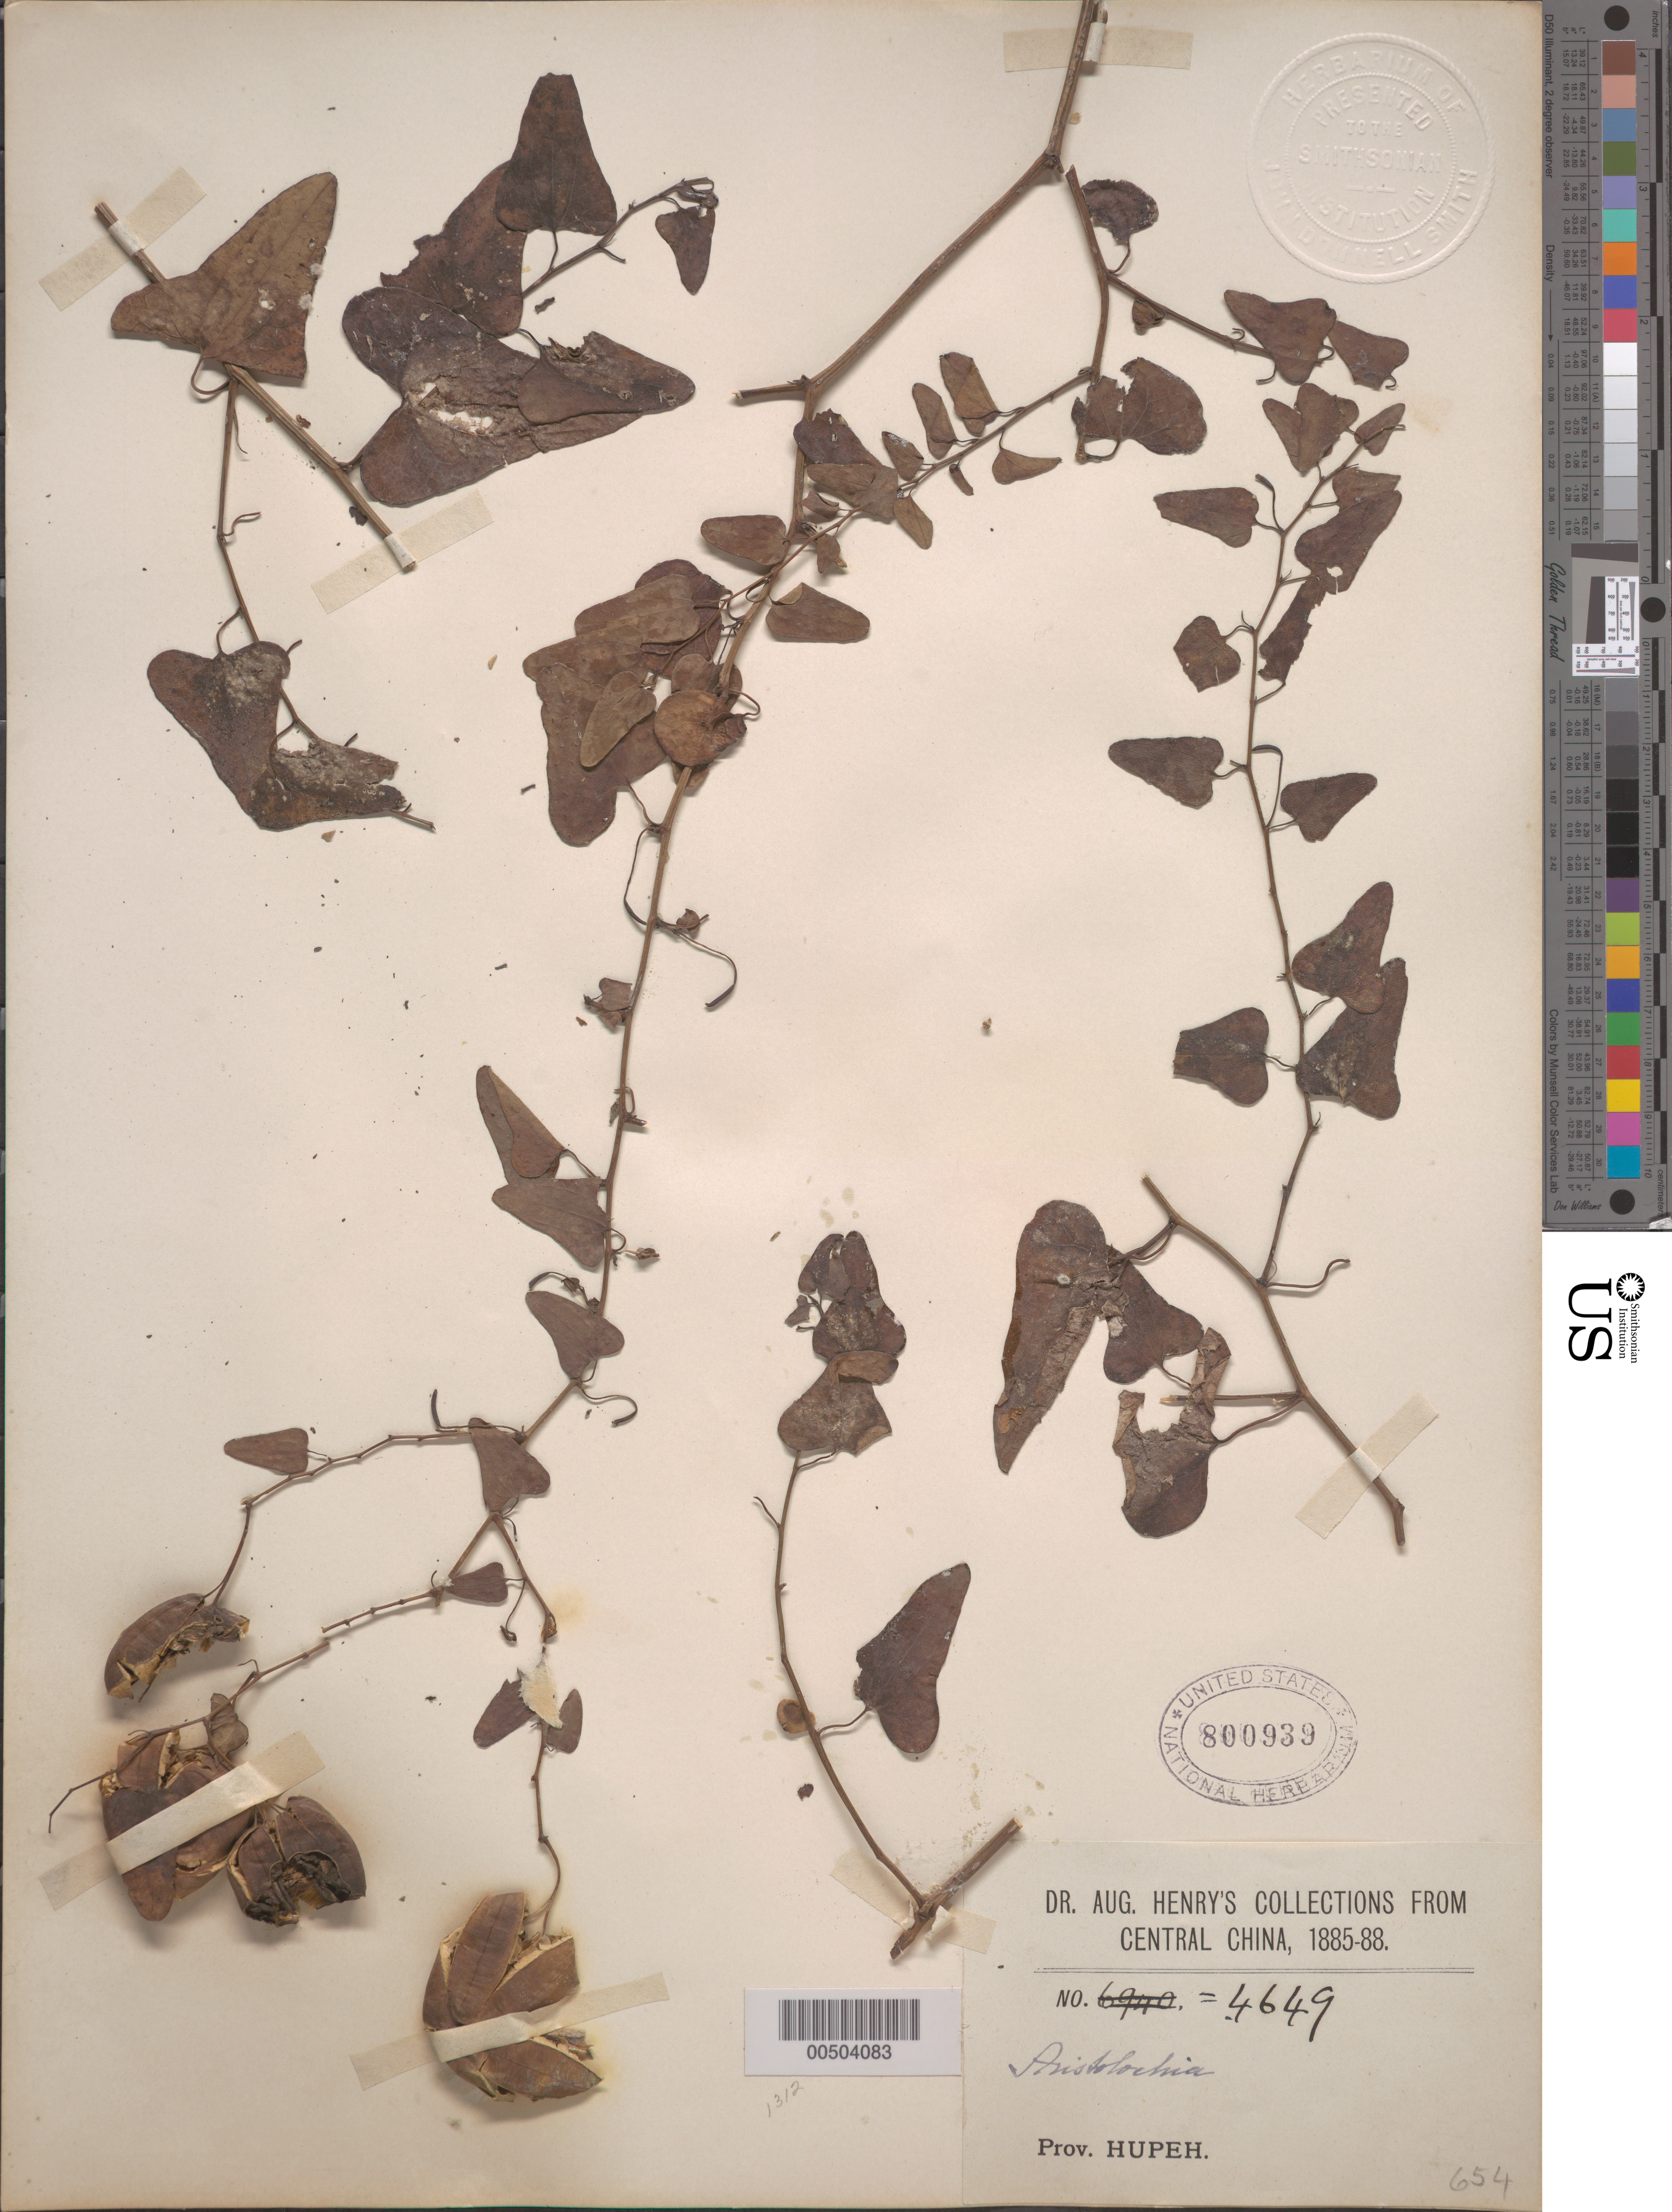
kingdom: Plantae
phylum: Tracheophyta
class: Magnoliopsida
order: Piperales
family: Aristolochiaceae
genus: Aristolochia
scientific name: Aristolochia sp.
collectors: A. Henry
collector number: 4649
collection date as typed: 1885 to -- --- 1888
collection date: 1885/1888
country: China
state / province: Hubei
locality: Central China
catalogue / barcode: US 800939